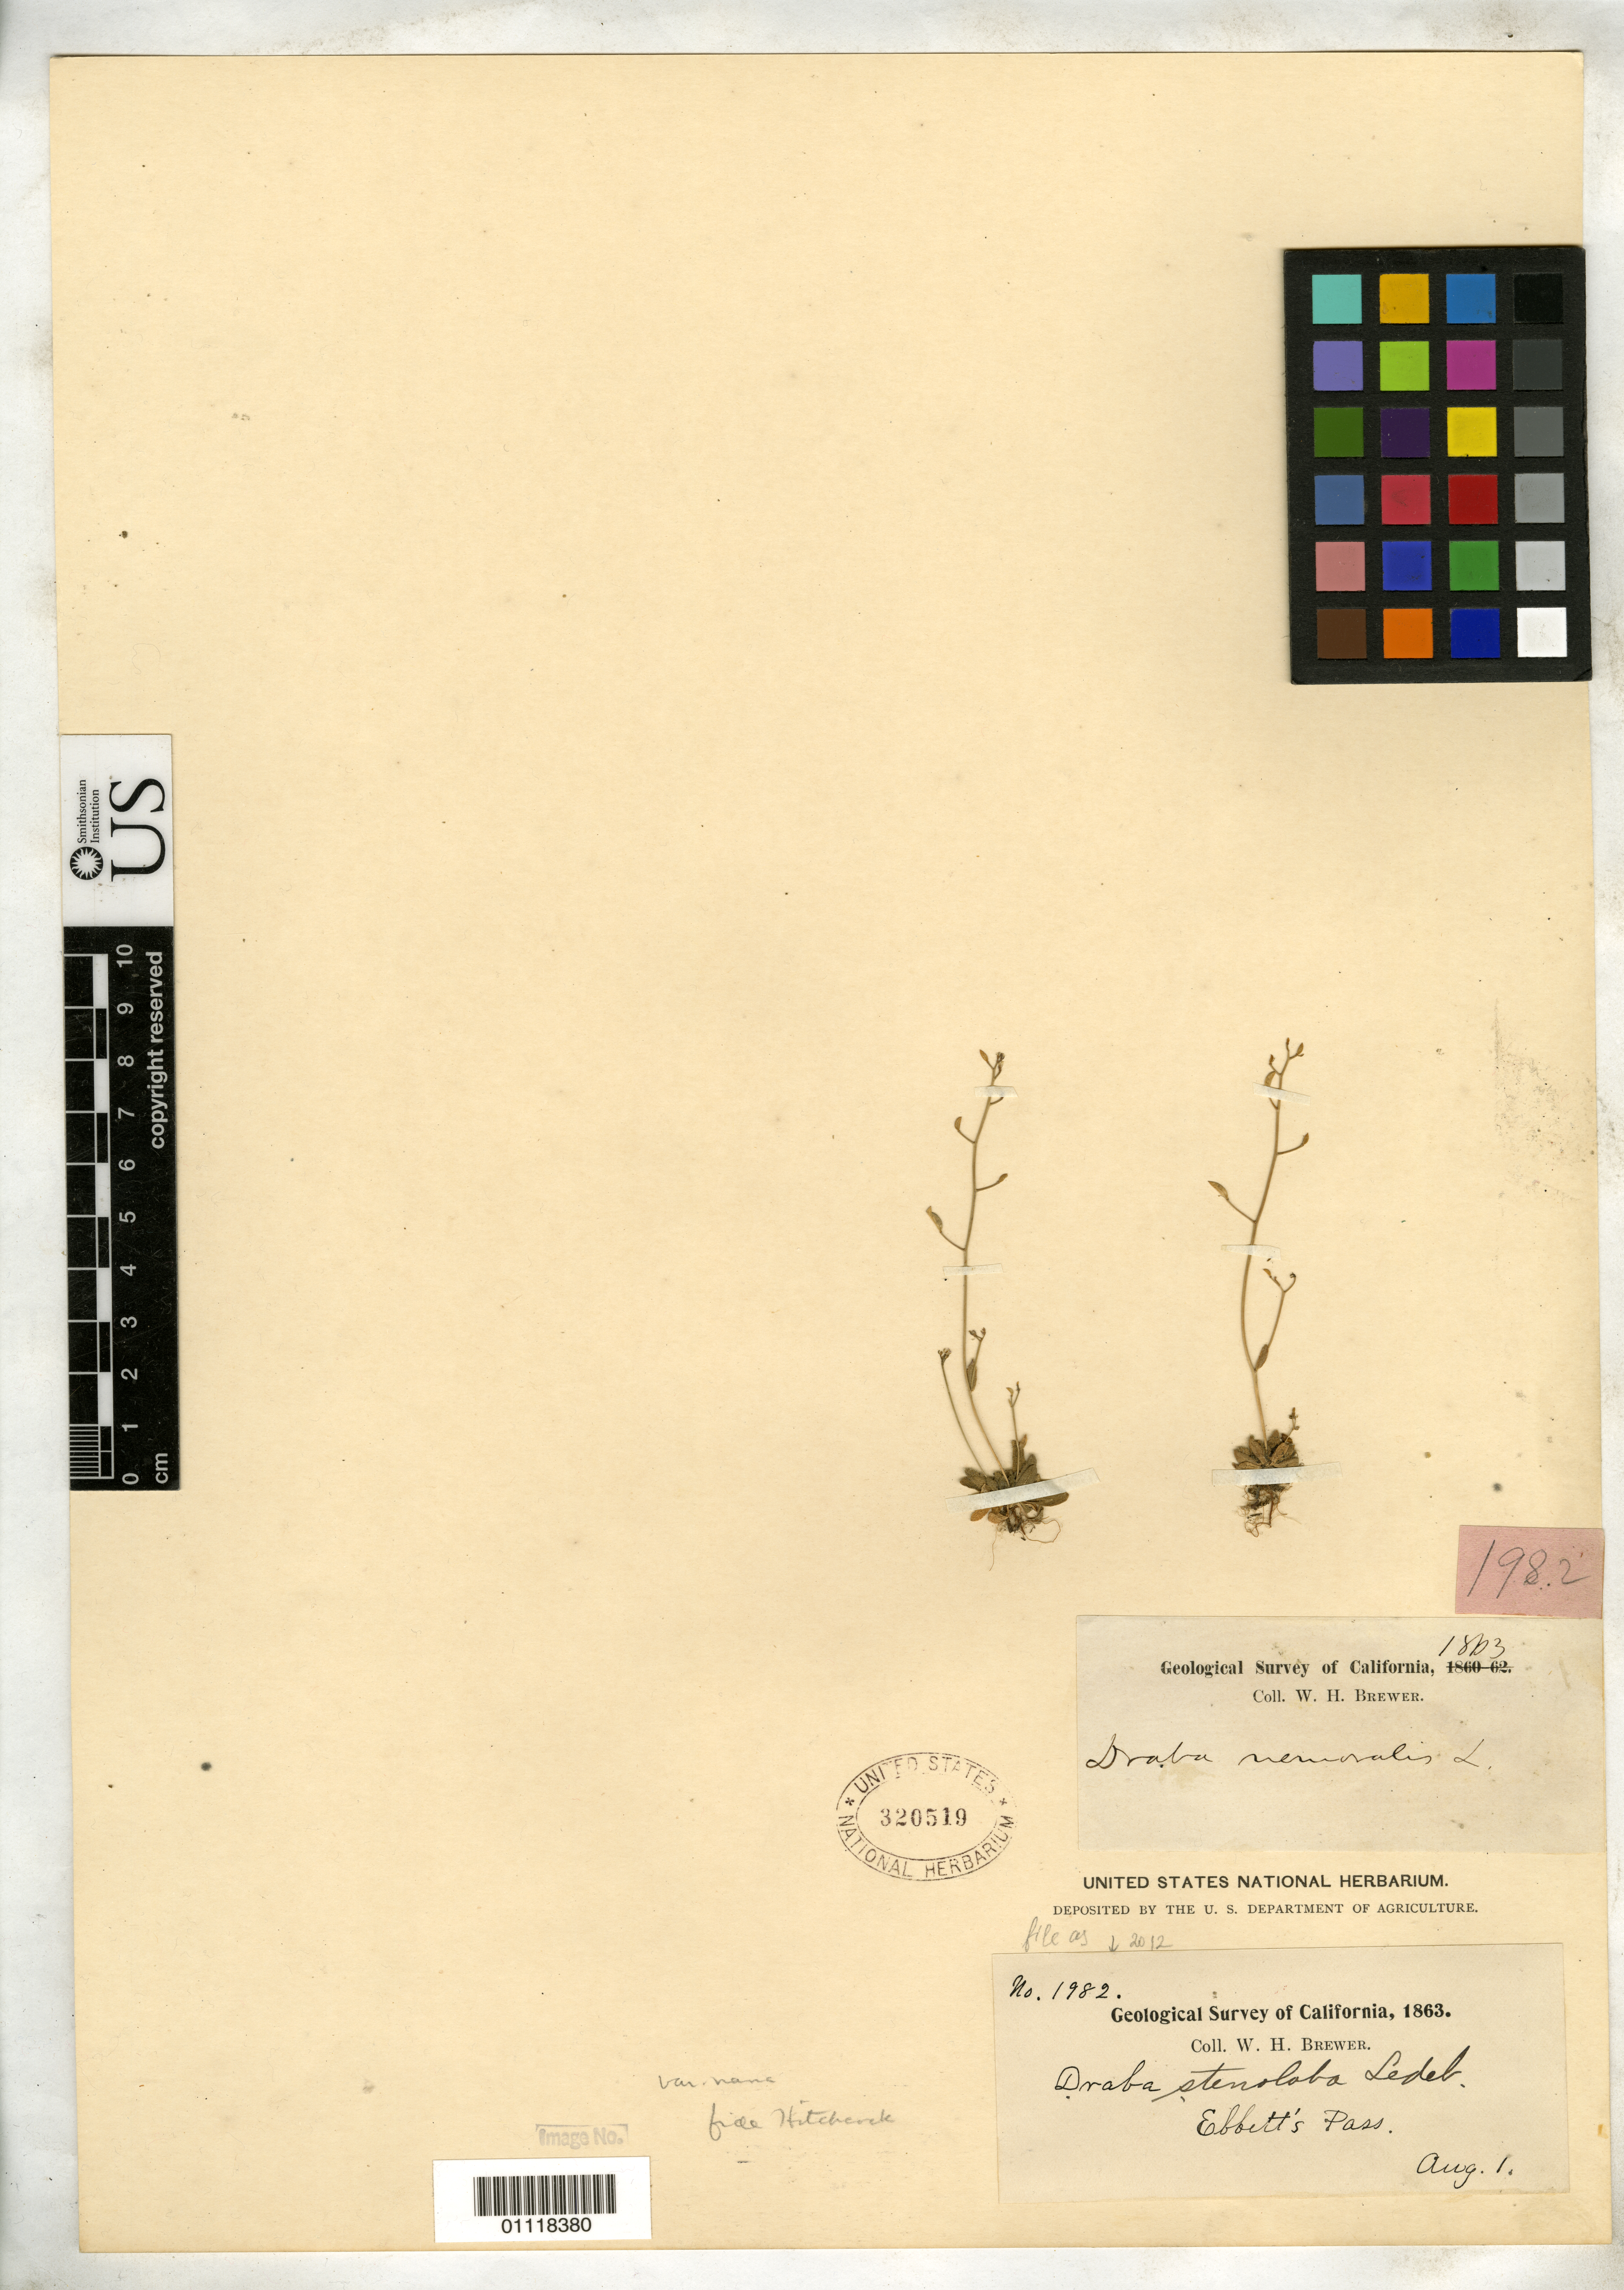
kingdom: Plantae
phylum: Tracheophyta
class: Magnoliopsida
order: Brassicales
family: Brassicaceae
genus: Draba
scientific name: Draba stenoloba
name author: Ledeb.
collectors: W. H. Brewer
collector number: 1982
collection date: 1863-08-01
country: United States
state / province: California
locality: Ebbett's Pass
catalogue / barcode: US 320519